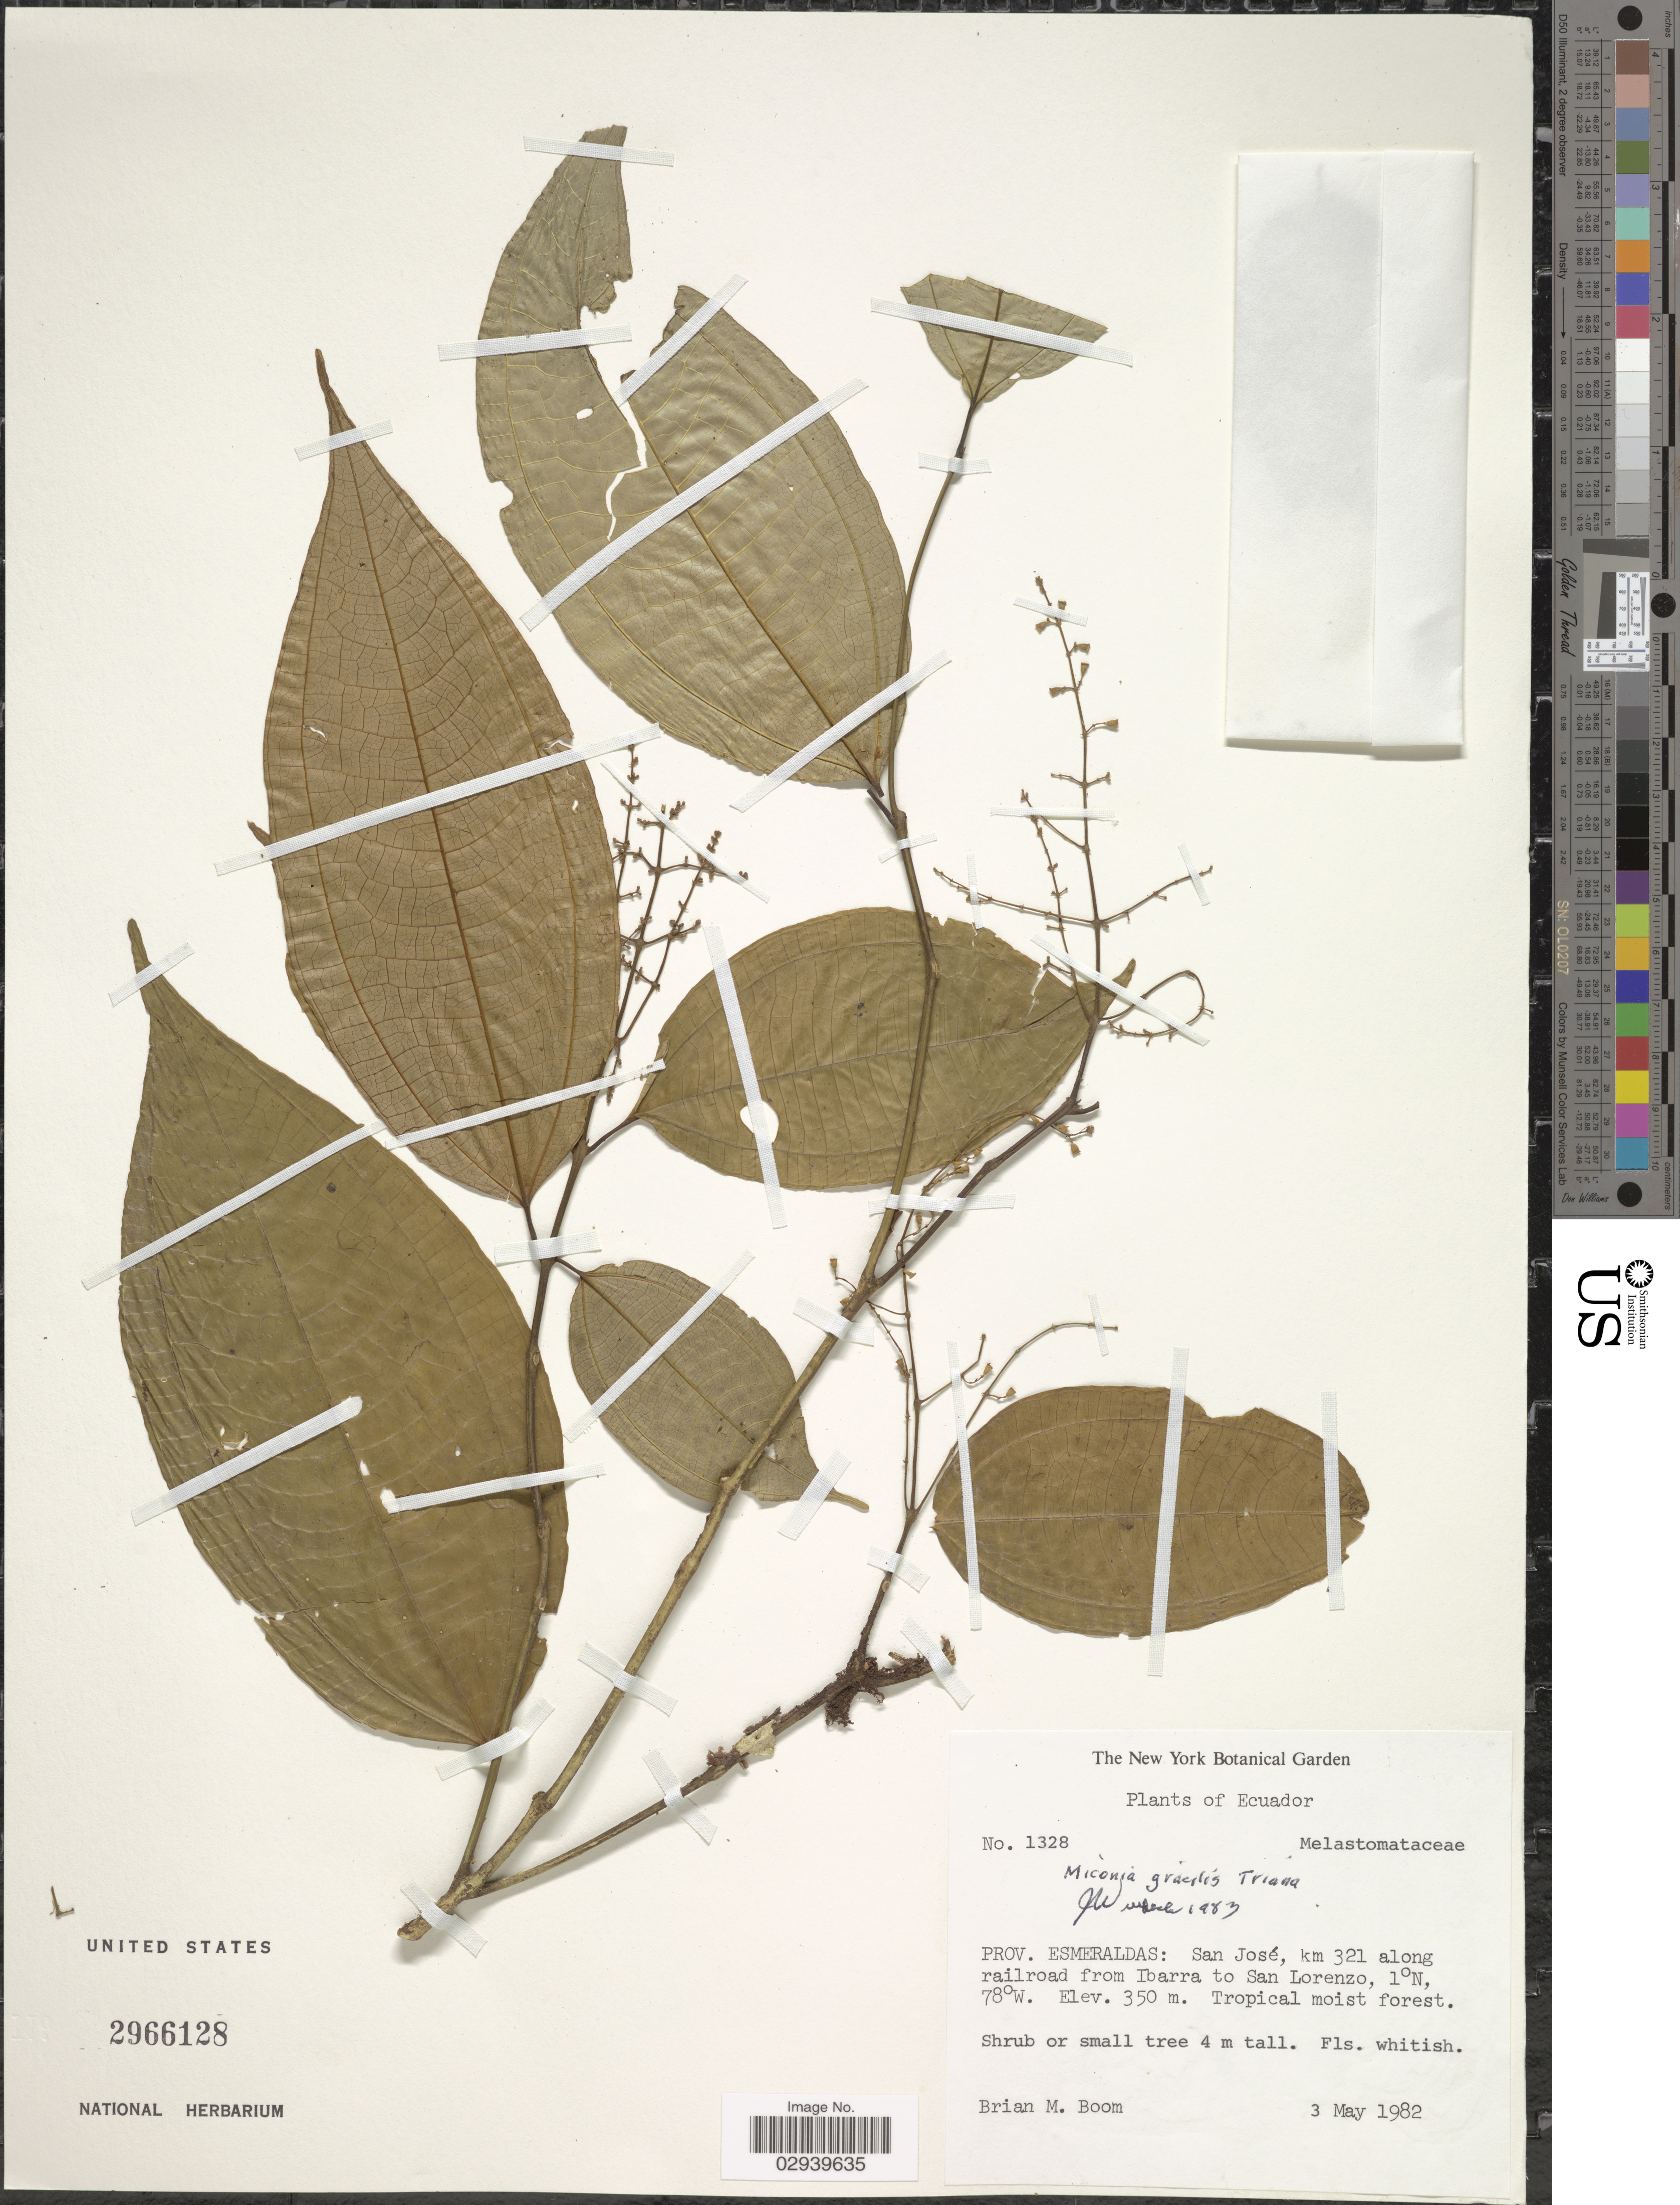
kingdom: Plantae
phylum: Tracheophyta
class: Magnoliopsida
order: Myrtales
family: Melastomataceae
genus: Miconia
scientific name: Miconia gracilis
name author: Triana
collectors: B. M. Boom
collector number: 1328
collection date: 1982-05-03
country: Ecuador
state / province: Esmeraldas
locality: San José, km 321 along railroad from Ibarra to San Lorenzo.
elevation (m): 350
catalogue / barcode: US 2966128